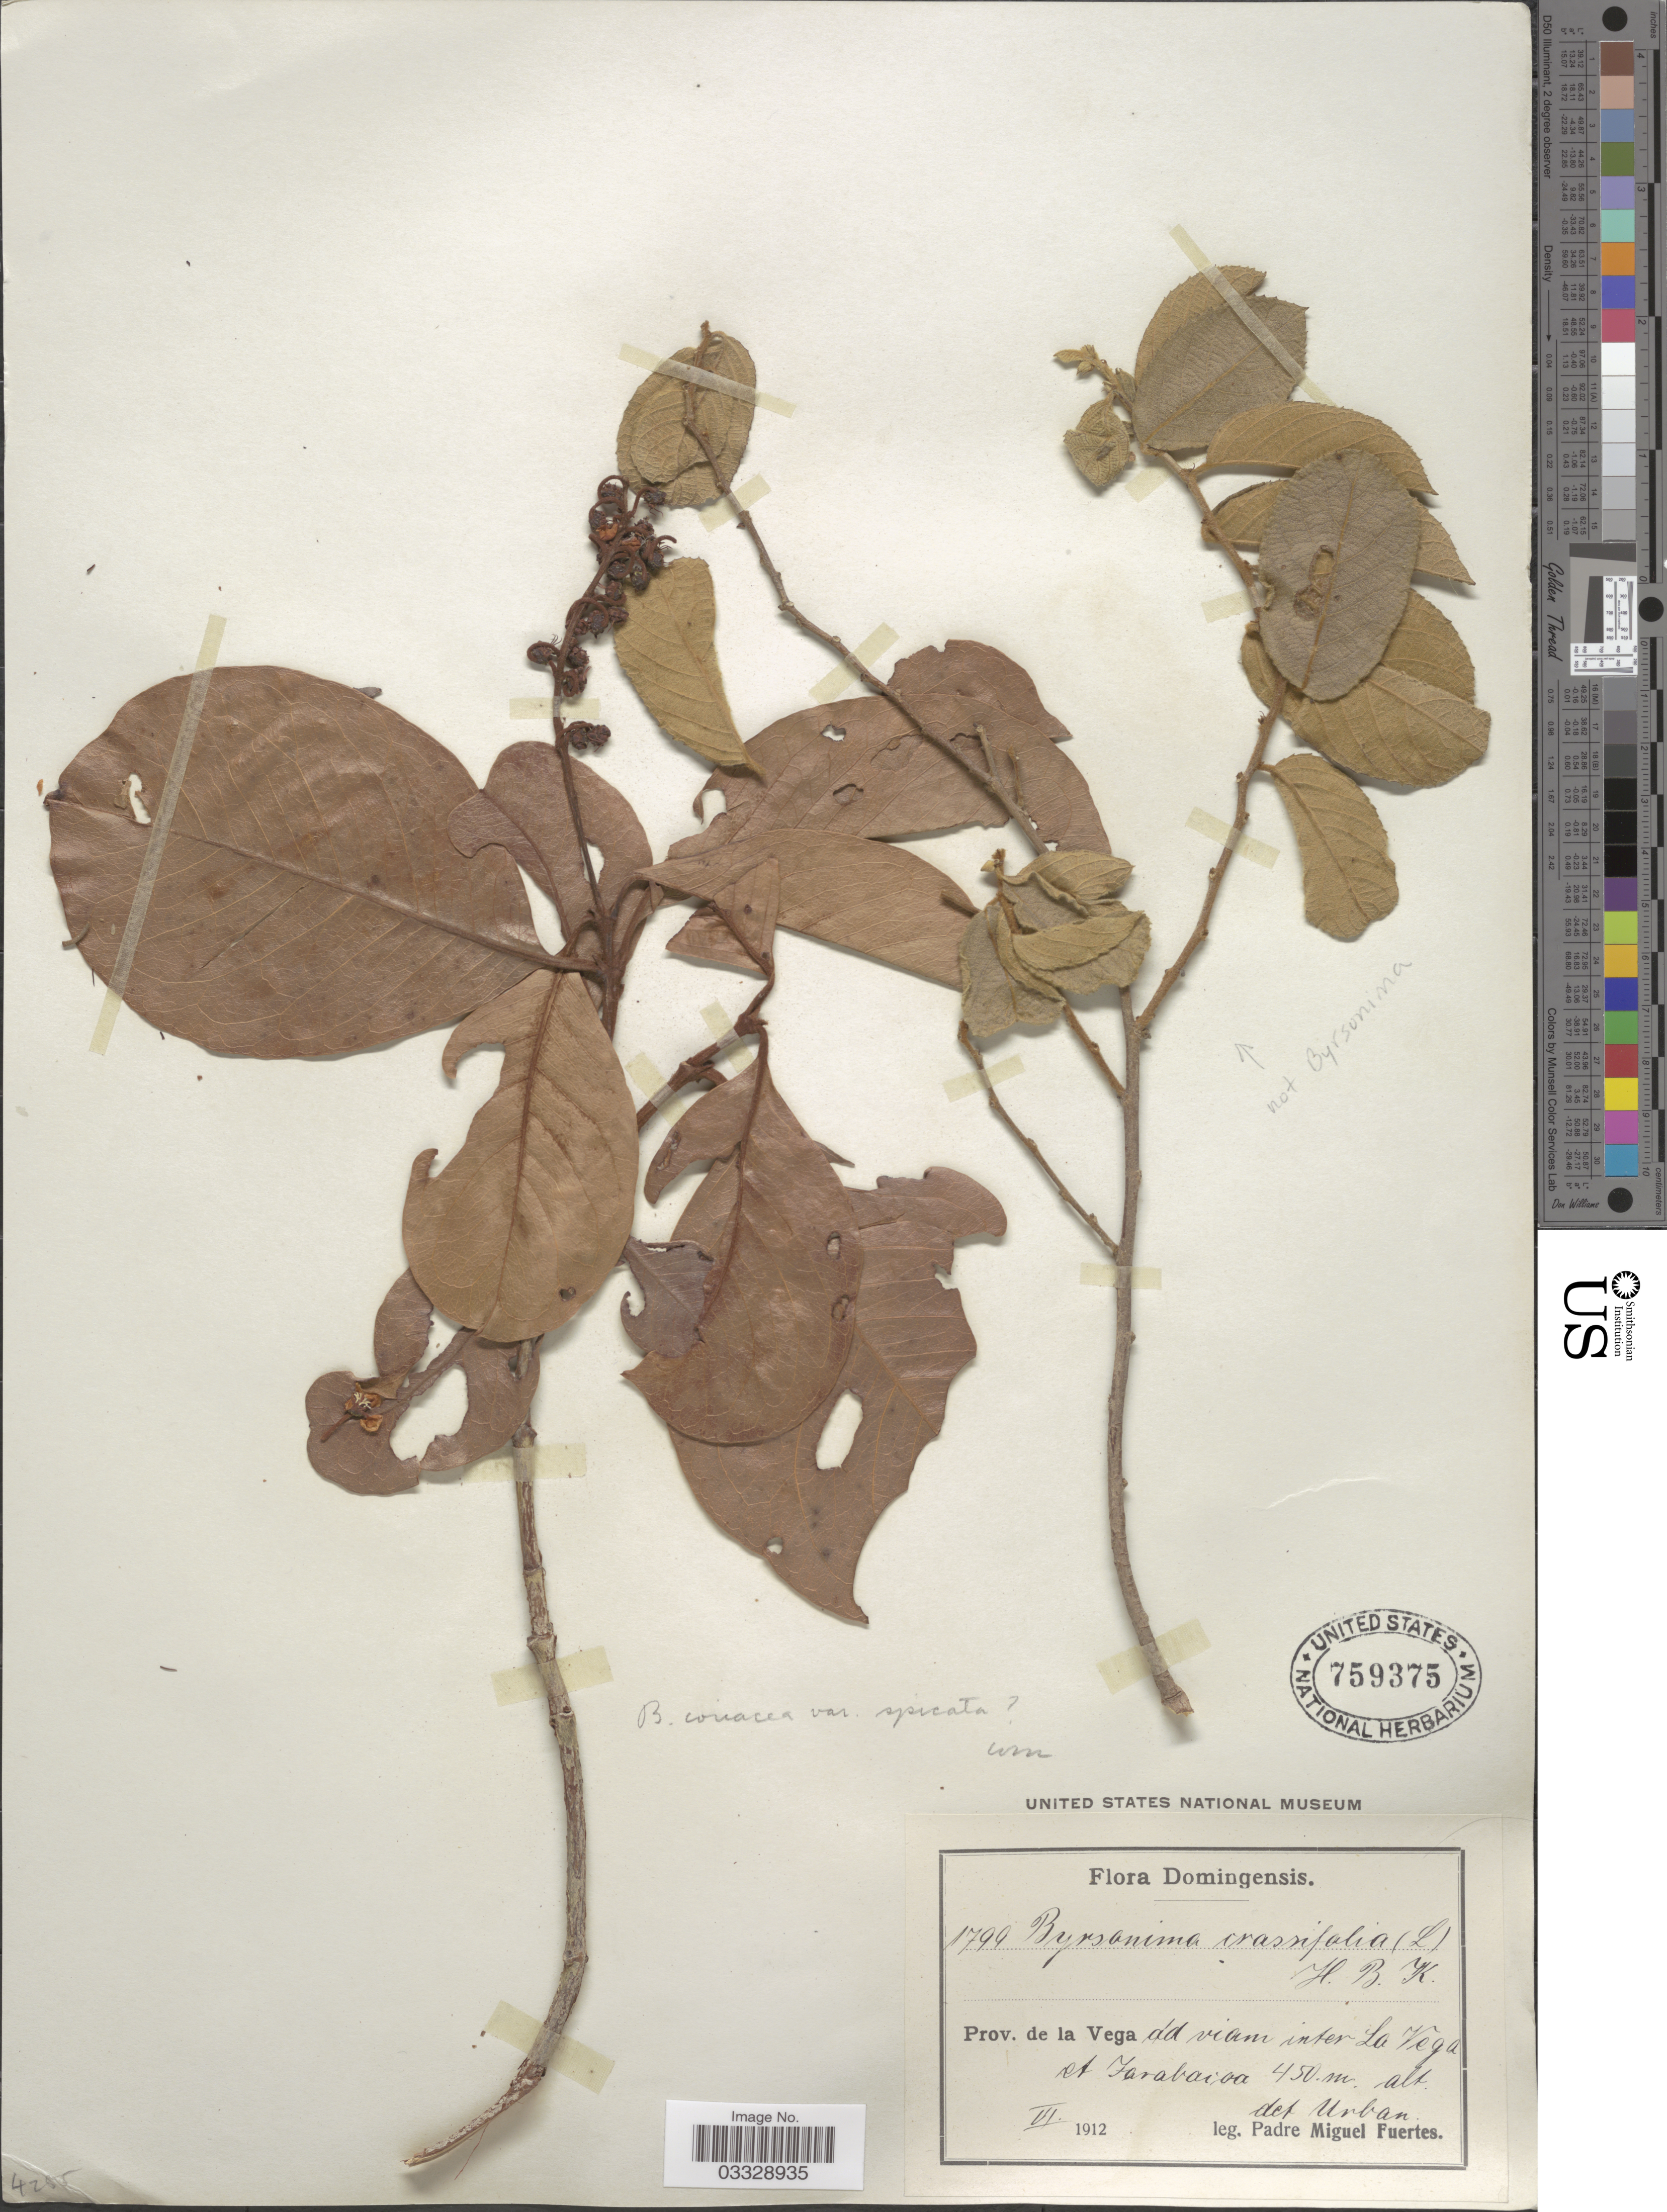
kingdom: Plantae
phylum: Tracheophyta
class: Magnoliopsida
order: Malpighiales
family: Malpighiaceae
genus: Byrsonima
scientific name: Byrsonima crassifolia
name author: (L.) Kunth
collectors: M. D. Fuertes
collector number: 1799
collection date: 1912-06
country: Dominican Republic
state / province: La Vega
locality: Ád viam inter La Vega et Jarabacoa.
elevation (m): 450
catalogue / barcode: US 759375